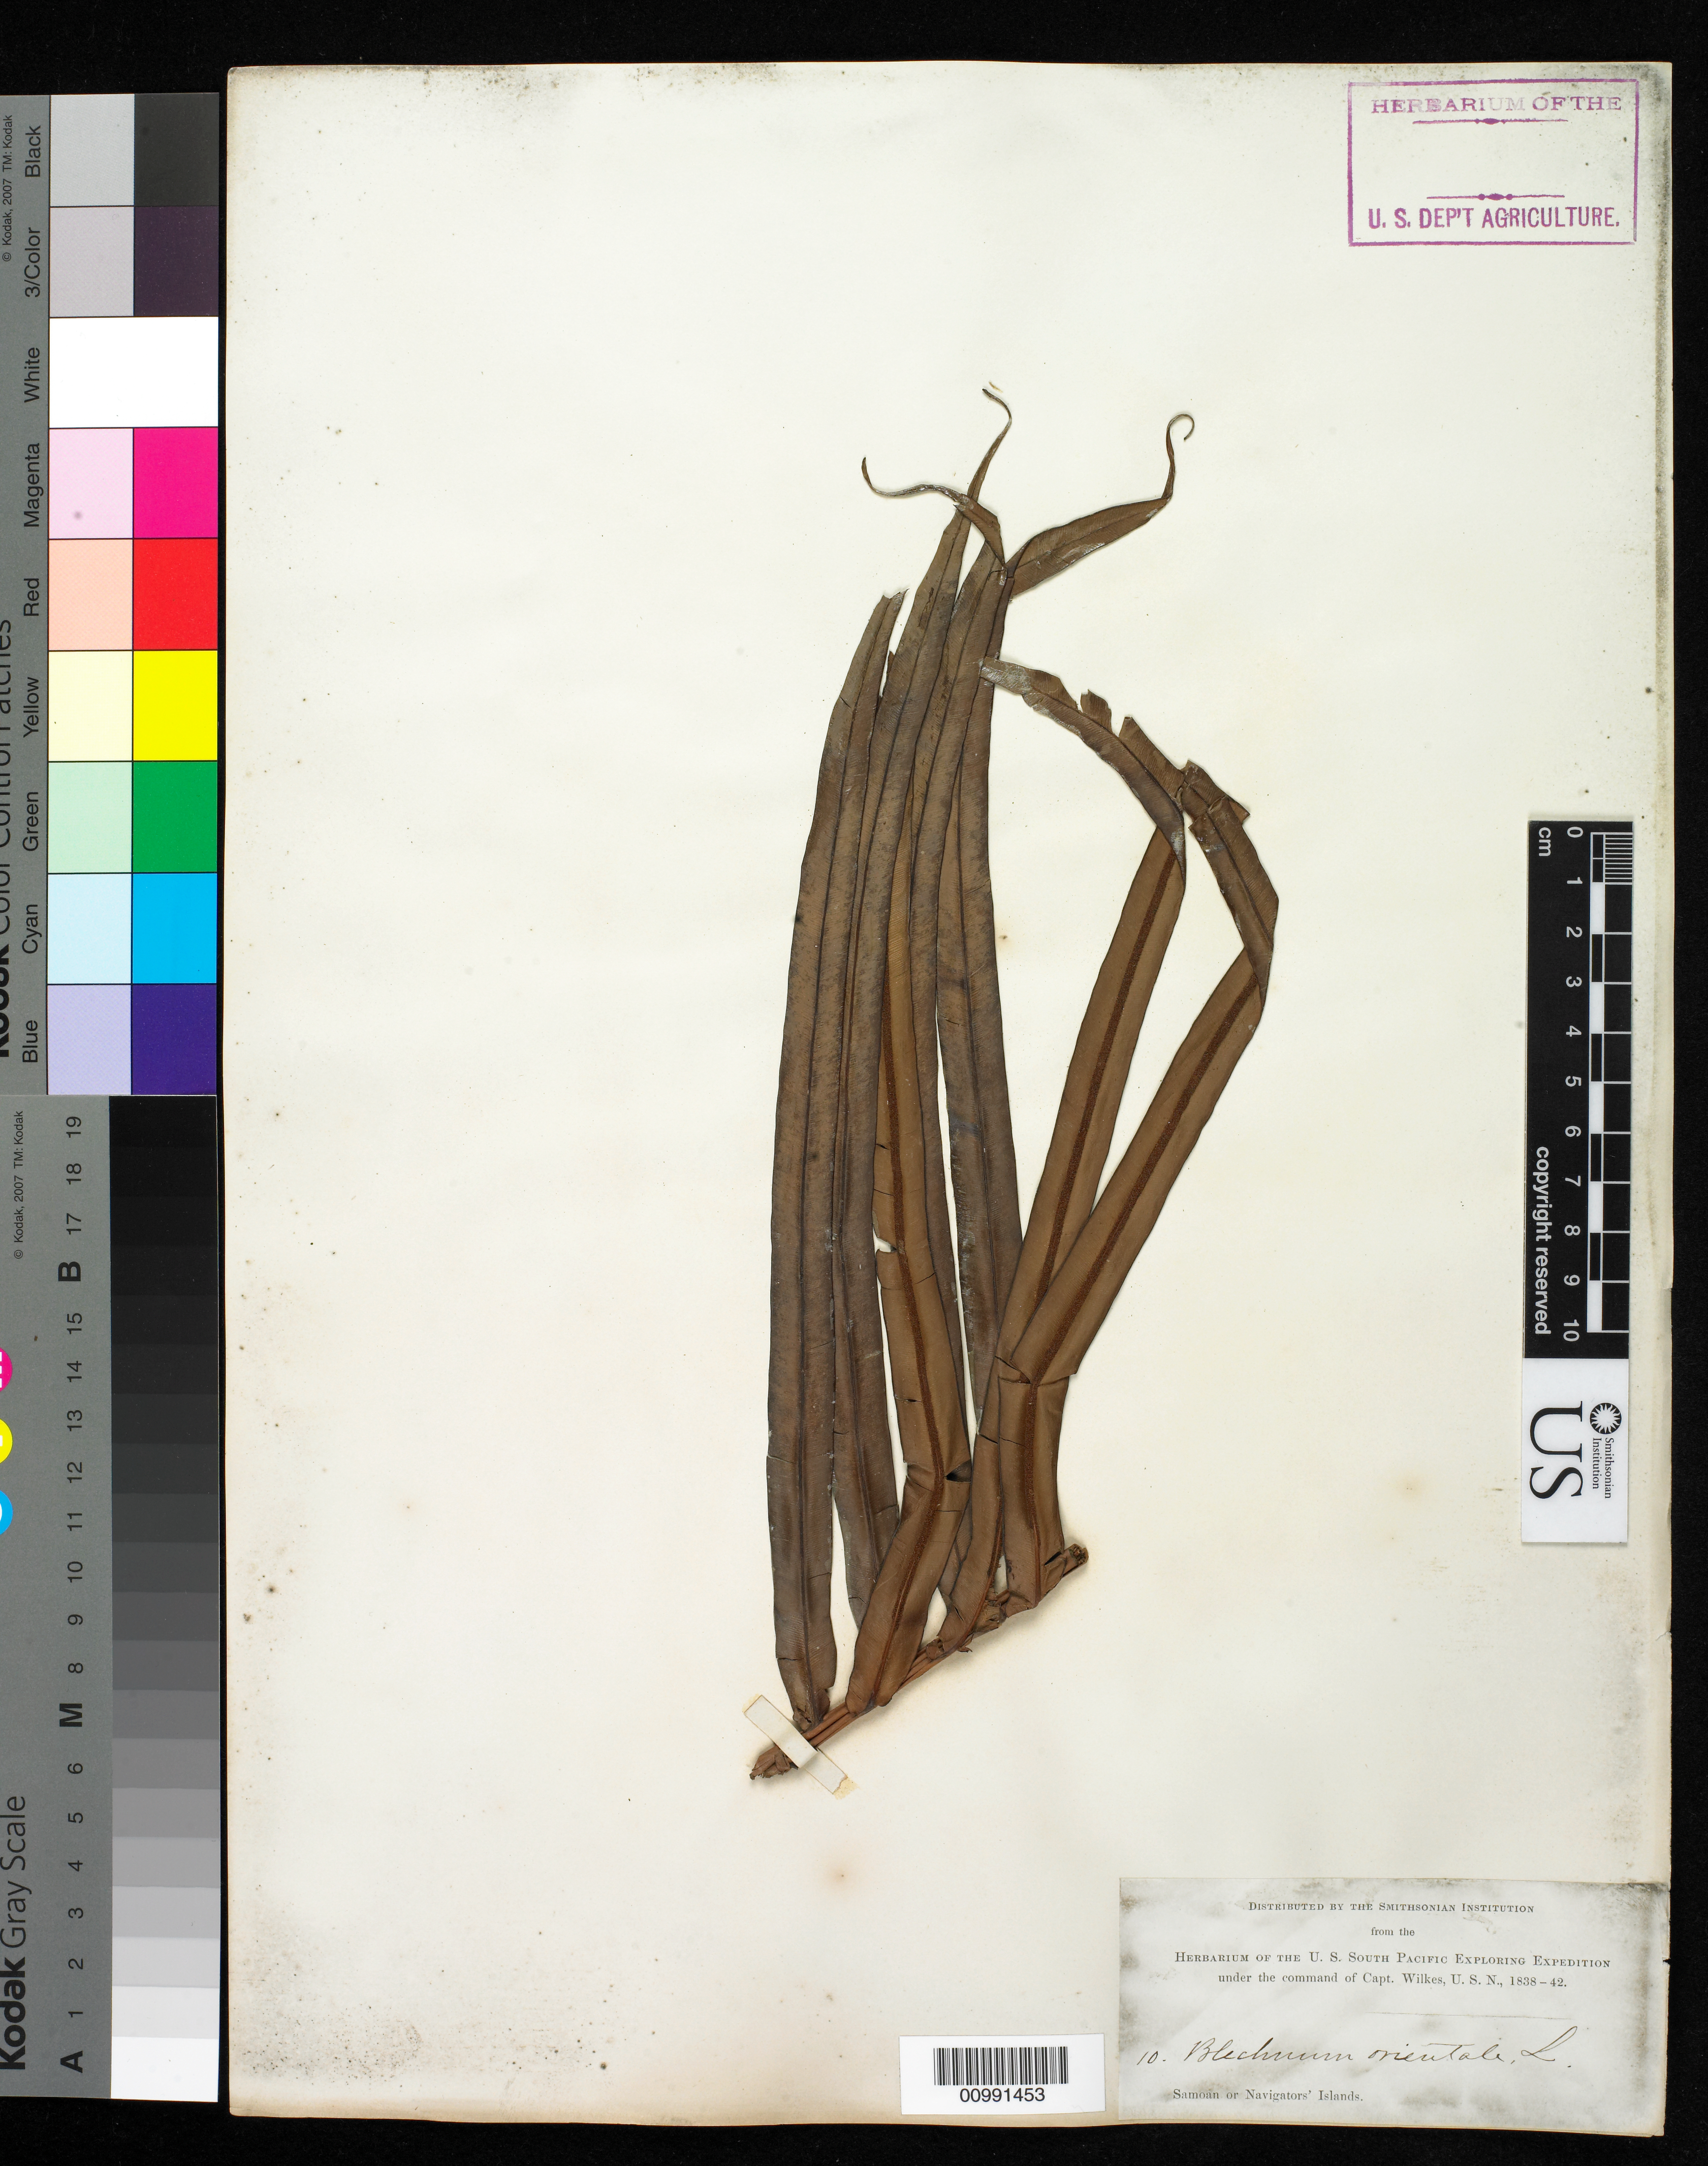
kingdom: Plantae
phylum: Tracheophyta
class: Polypodiopsida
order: Polypodiales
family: Blechnaceae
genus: Blechnum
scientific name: Blechnum orientale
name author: L.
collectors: Wilkes Explor. Exped.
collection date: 1838/1842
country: American Samoa / Samoa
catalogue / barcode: US 98662